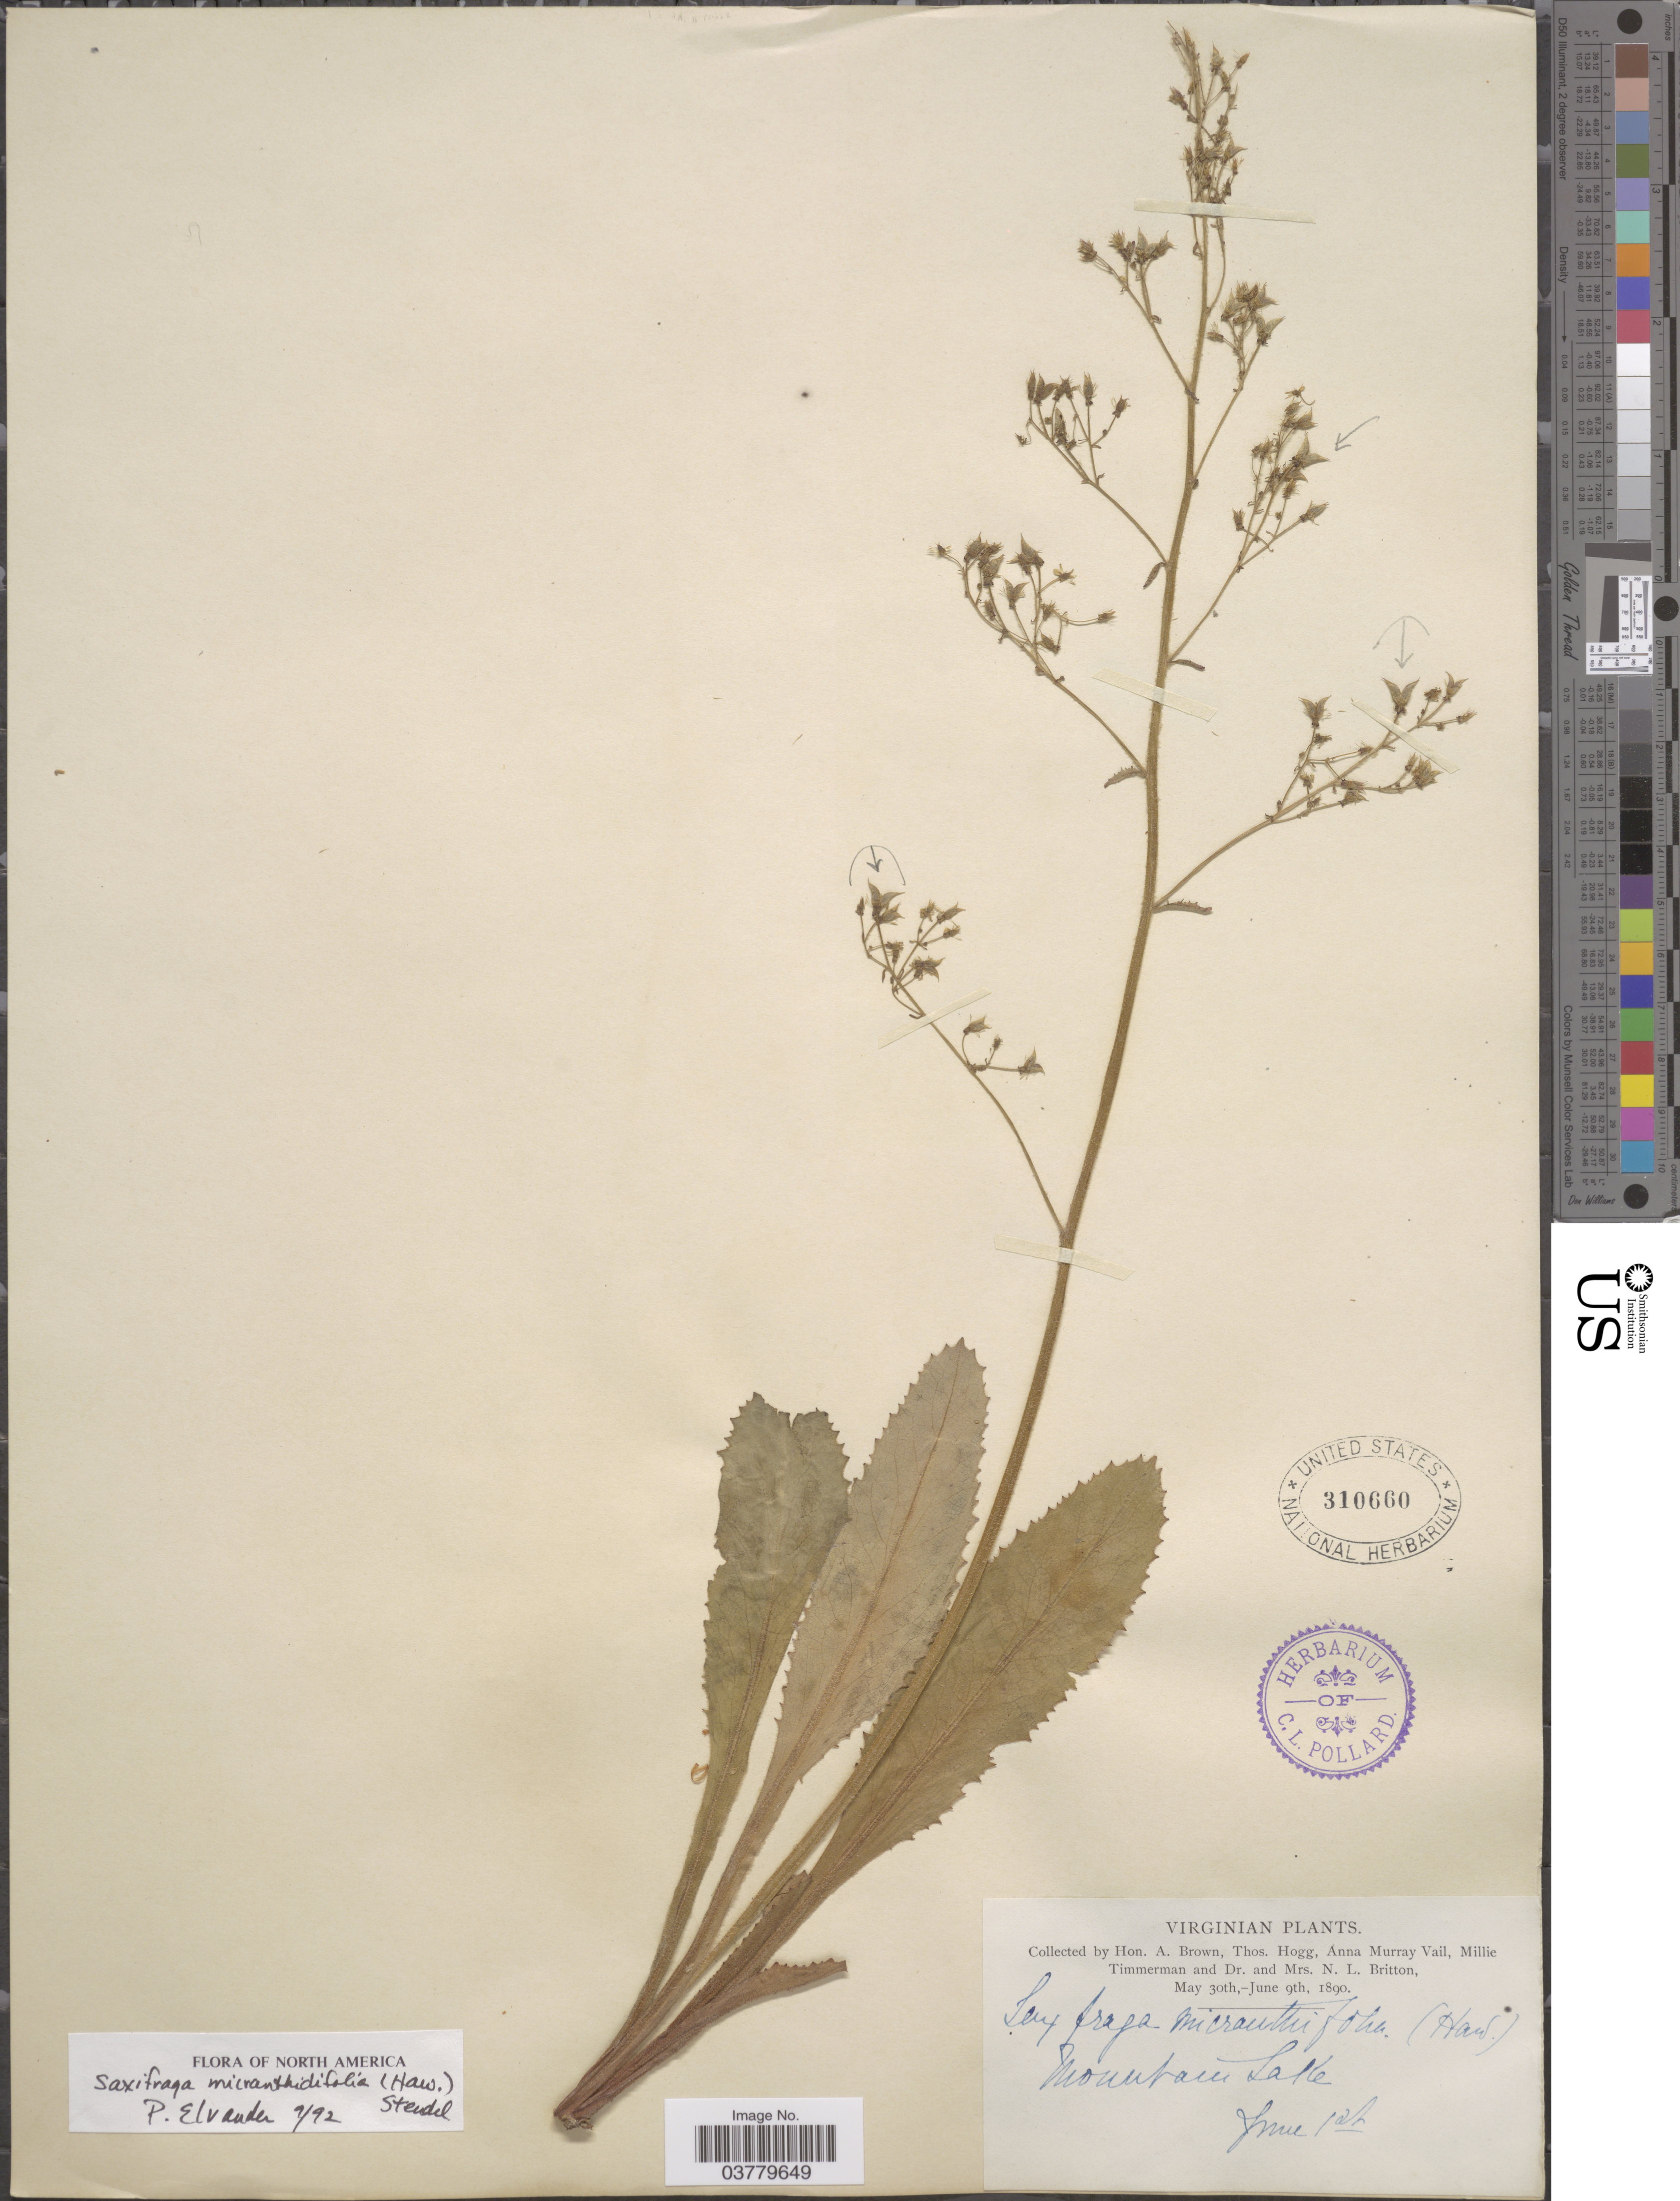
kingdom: Plantae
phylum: Tracheophyta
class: Magnoliopsida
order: Saxifragales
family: Saxifragaceae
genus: Micranthes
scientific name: Micranthes micranthidifolia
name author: (Haw.) Small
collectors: H. A. Brown, T. Hogg, A. Vail, M. Timmerman & et al.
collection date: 1890-06-01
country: United States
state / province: Virginia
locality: Virginian. Mountain Lake.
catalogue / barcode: US 310660